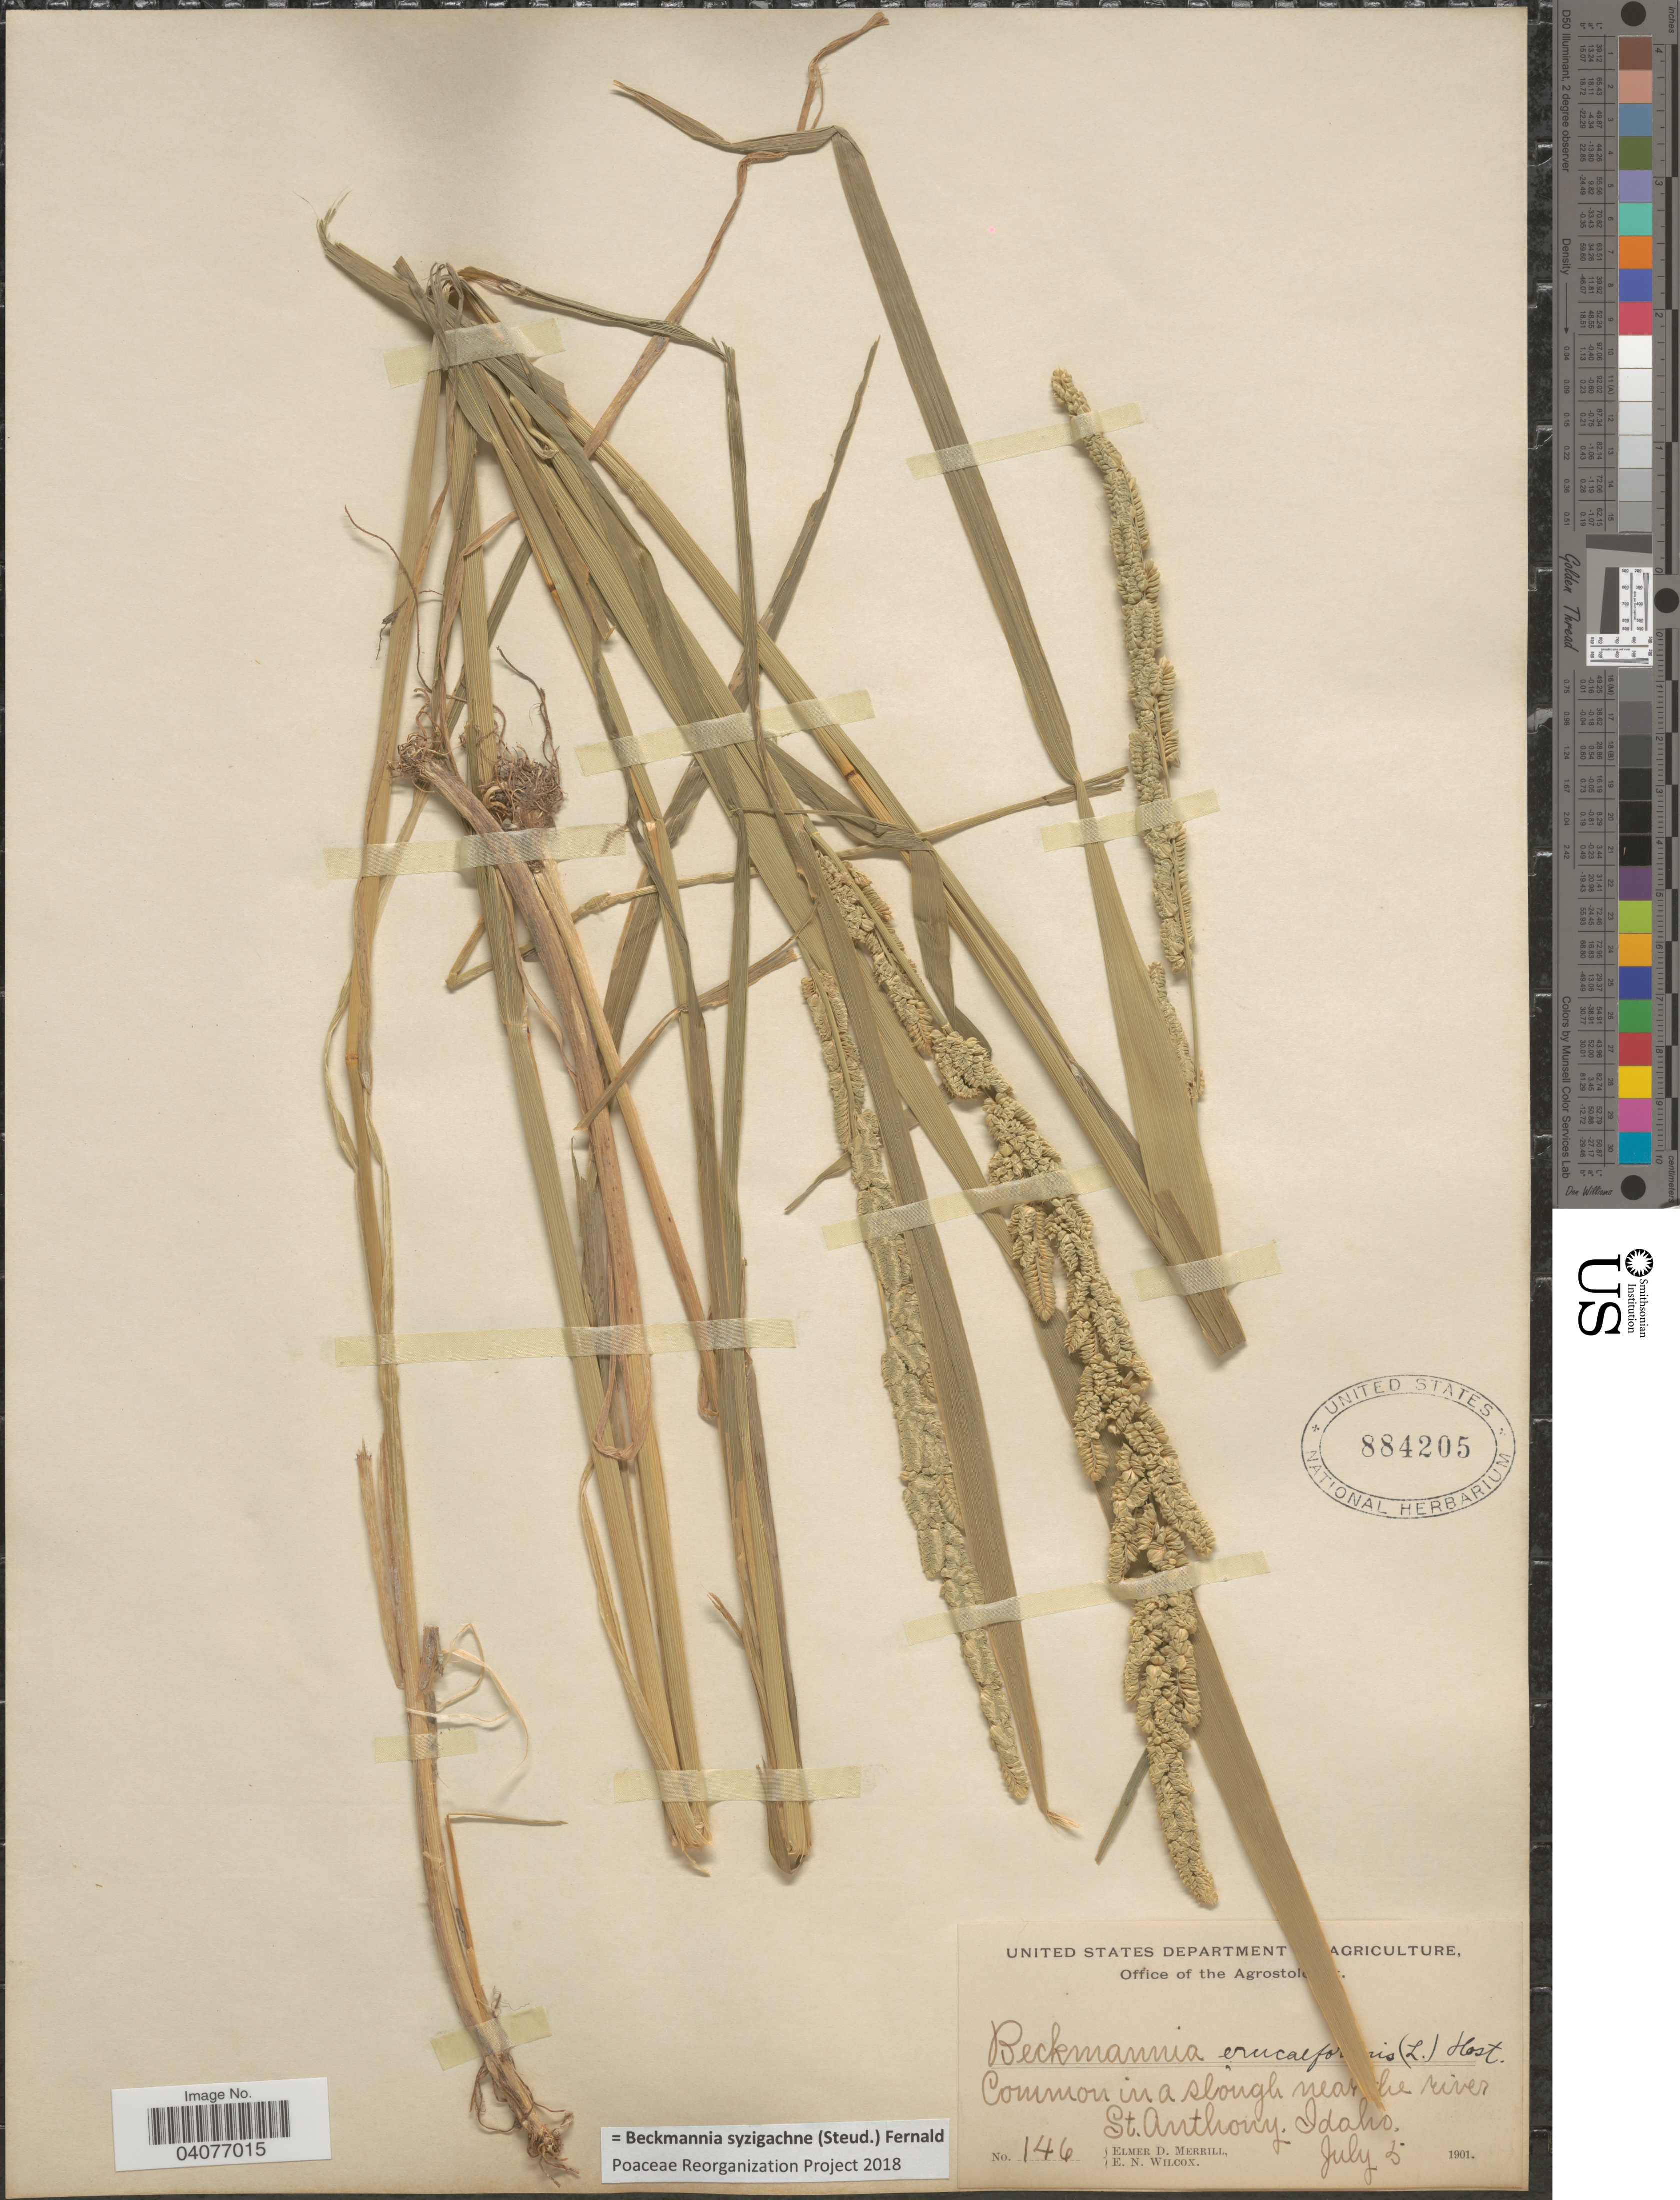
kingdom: Plantae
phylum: Tracheophyta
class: Liliopsida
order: Poales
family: Poaceae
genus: Beckmannia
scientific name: Beckmannia syzigachne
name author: (Steud.) Fernald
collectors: E. D. Merrill & E. Wilcox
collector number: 146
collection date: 1901-07-05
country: United States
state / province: Idaho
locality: In a slough near the river St. Anthony.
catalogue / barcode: US 884205